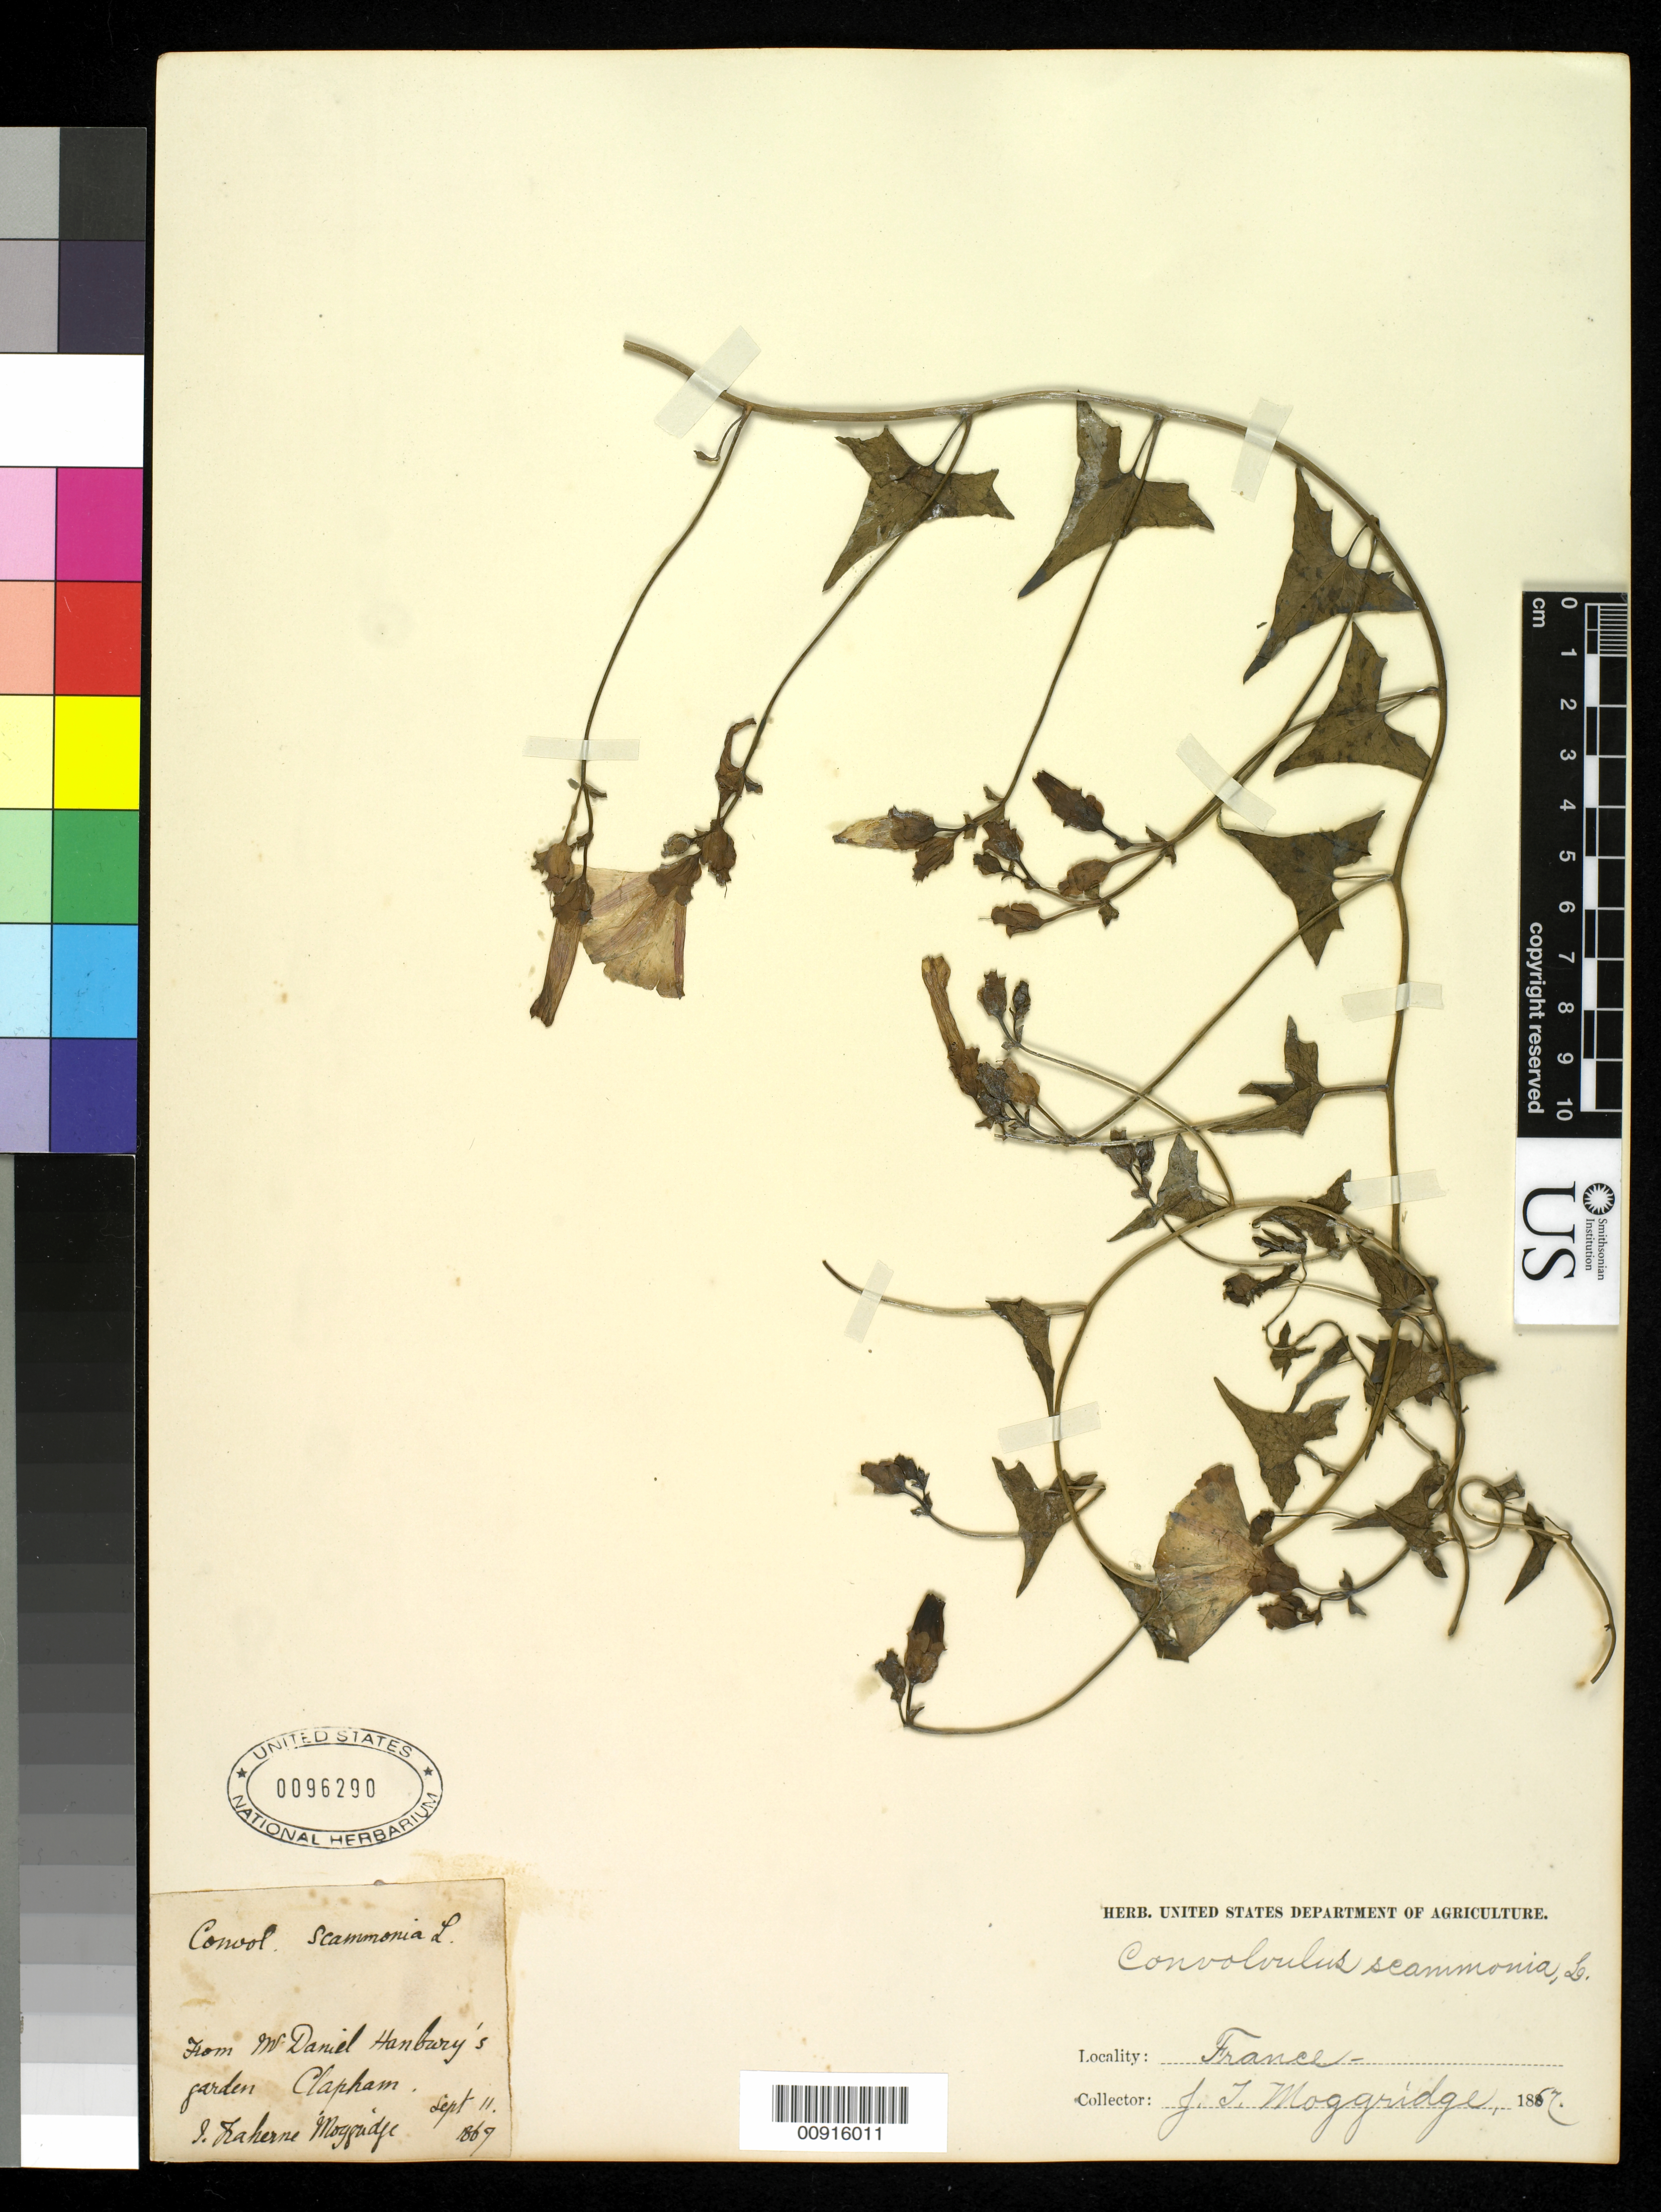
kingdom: Plantae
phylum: Tracheophyta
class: Magnoliopsida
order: Solanales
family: Convolvulaceae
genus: Convolvulus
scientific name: Convolvulus scammonia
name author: L.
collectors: J. T. Moggridge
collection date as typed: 11 Sep 1869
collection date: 1869-09-11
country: United Kingdom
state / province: England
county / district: Bedford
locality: From M. Daniel Hanbury's garden, Clapham. Originally from France.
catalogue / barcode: US 96290